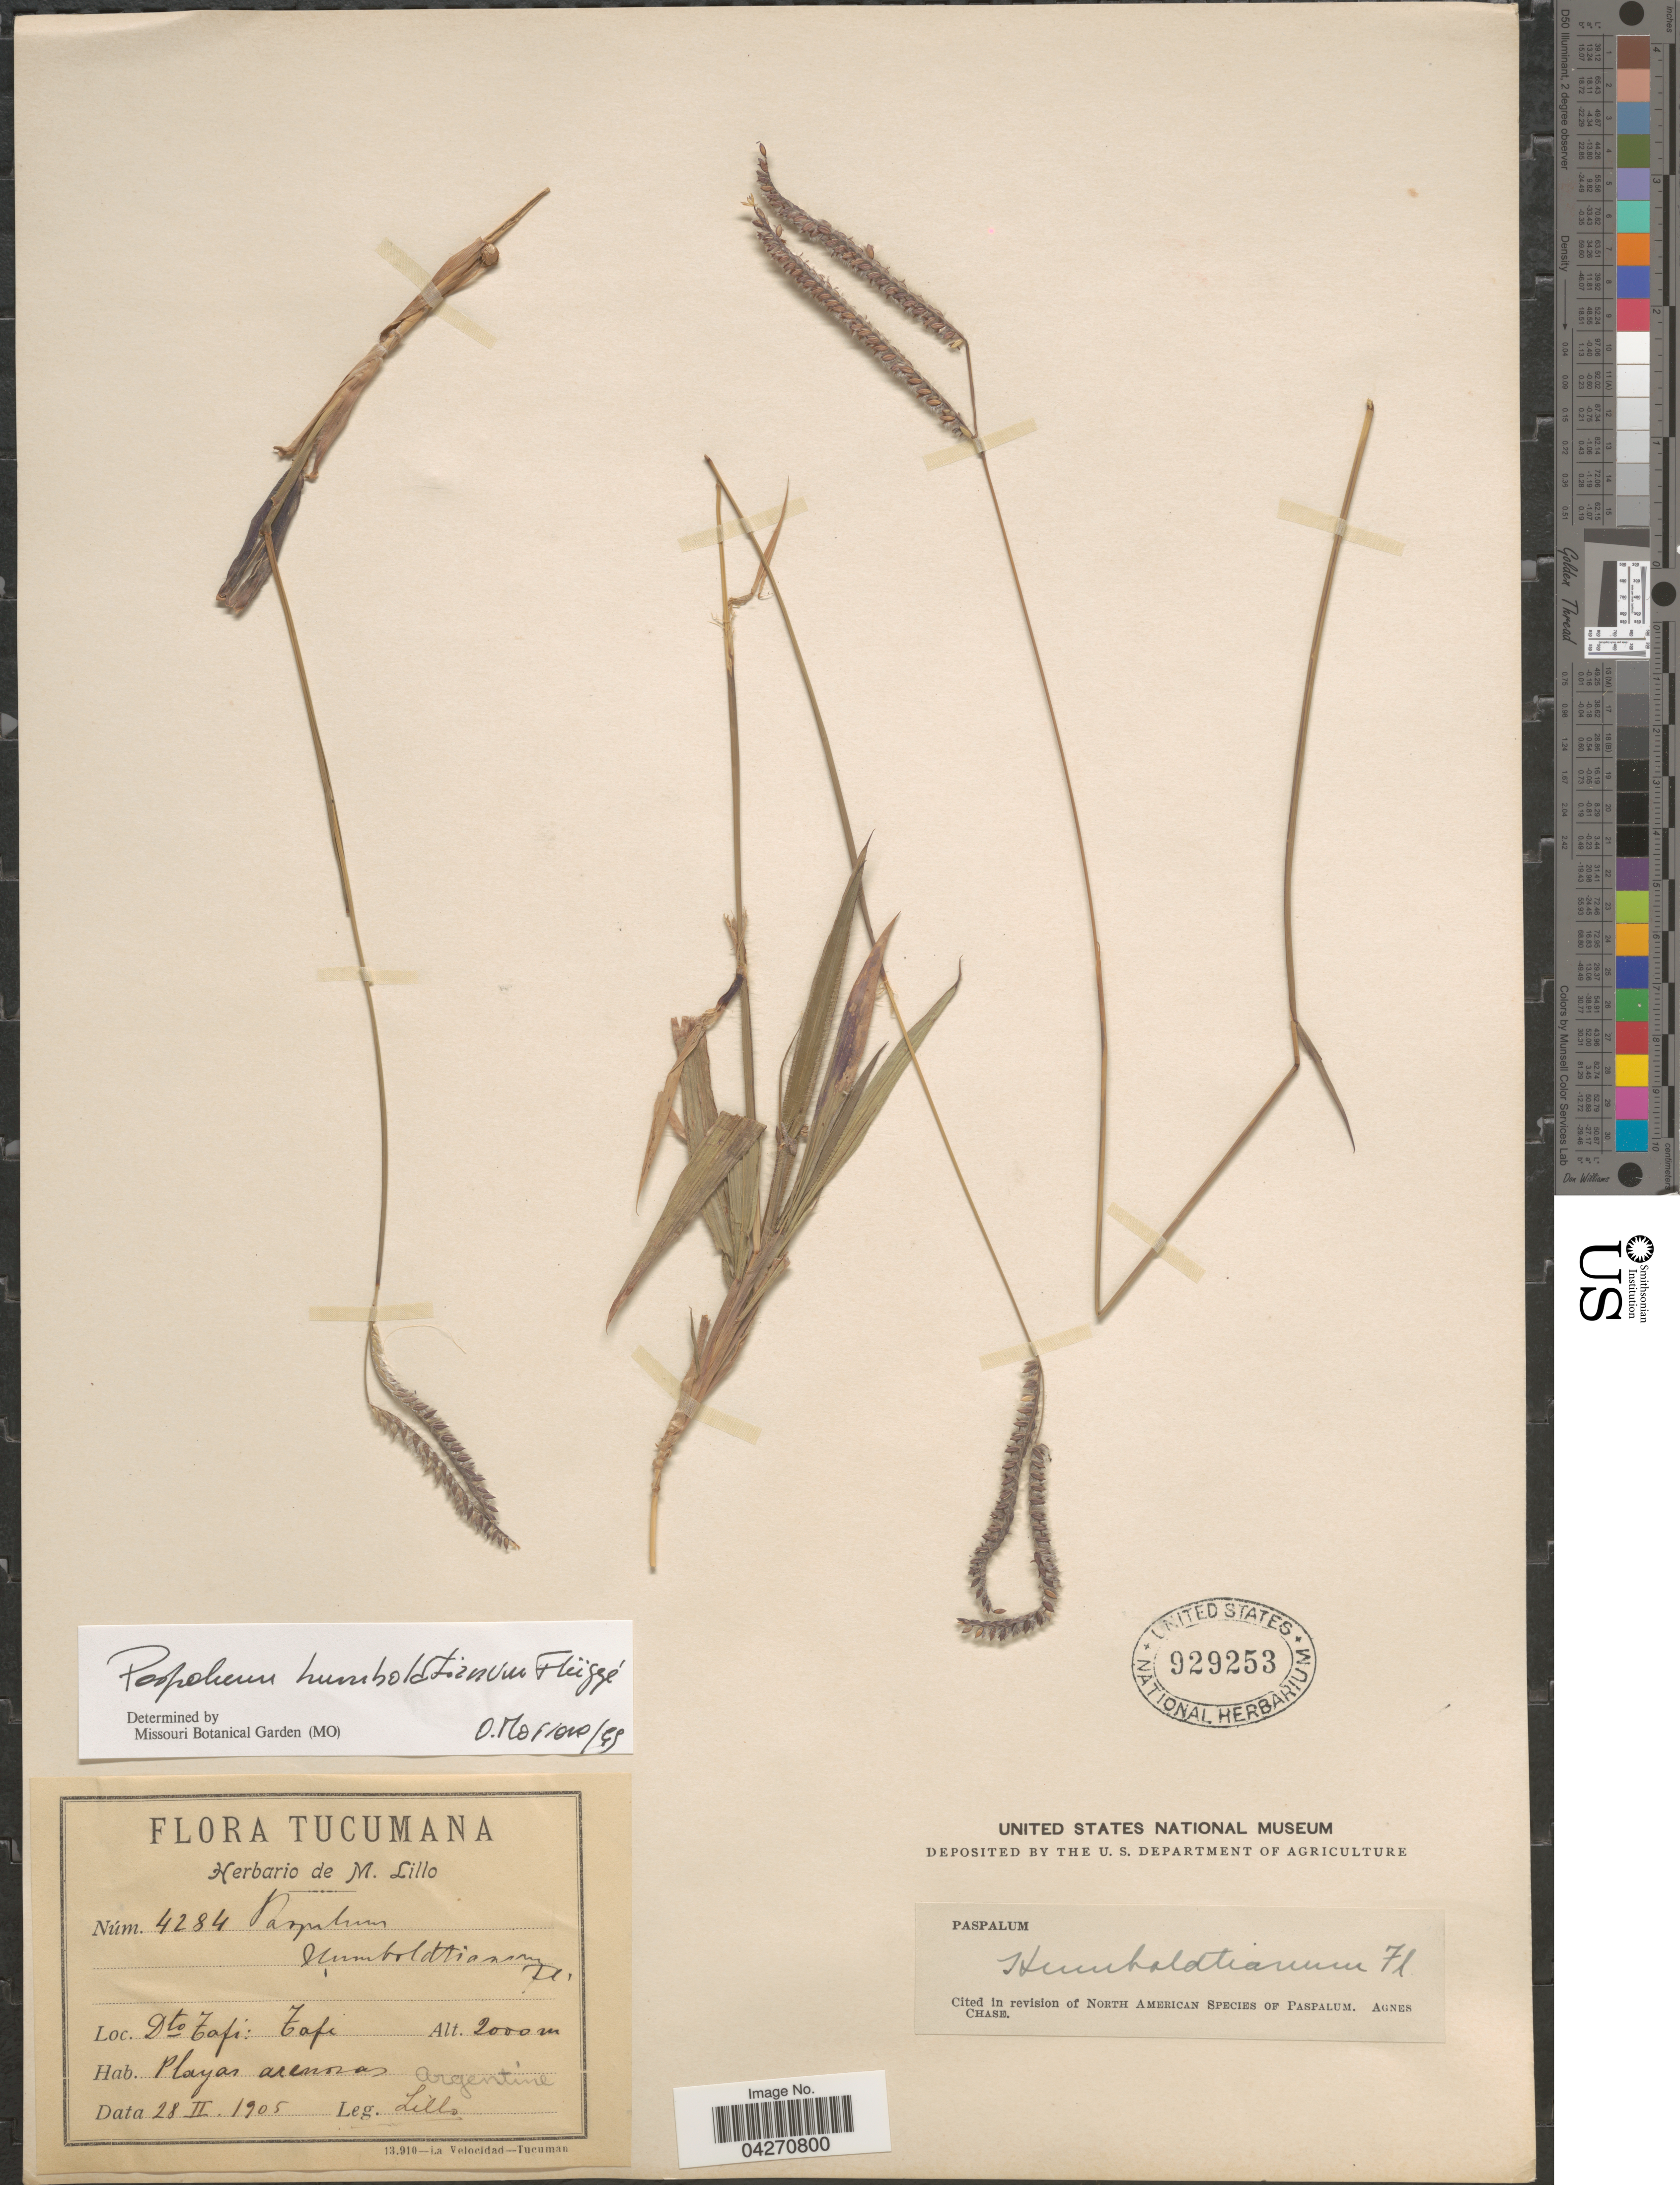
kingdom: Plantae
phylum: Tracheophyta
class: Liliopsida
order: Poales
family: Poaceae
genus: Paspalum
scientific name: Paspalum humboldtianum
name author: Flüggé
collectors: M. Lillo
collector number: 4284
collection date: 1905-02-28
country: Argentina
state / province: Tucuman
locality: Dto Tafi: Tafi. Playas arenosas.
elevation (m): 2000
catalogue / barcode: US 929253